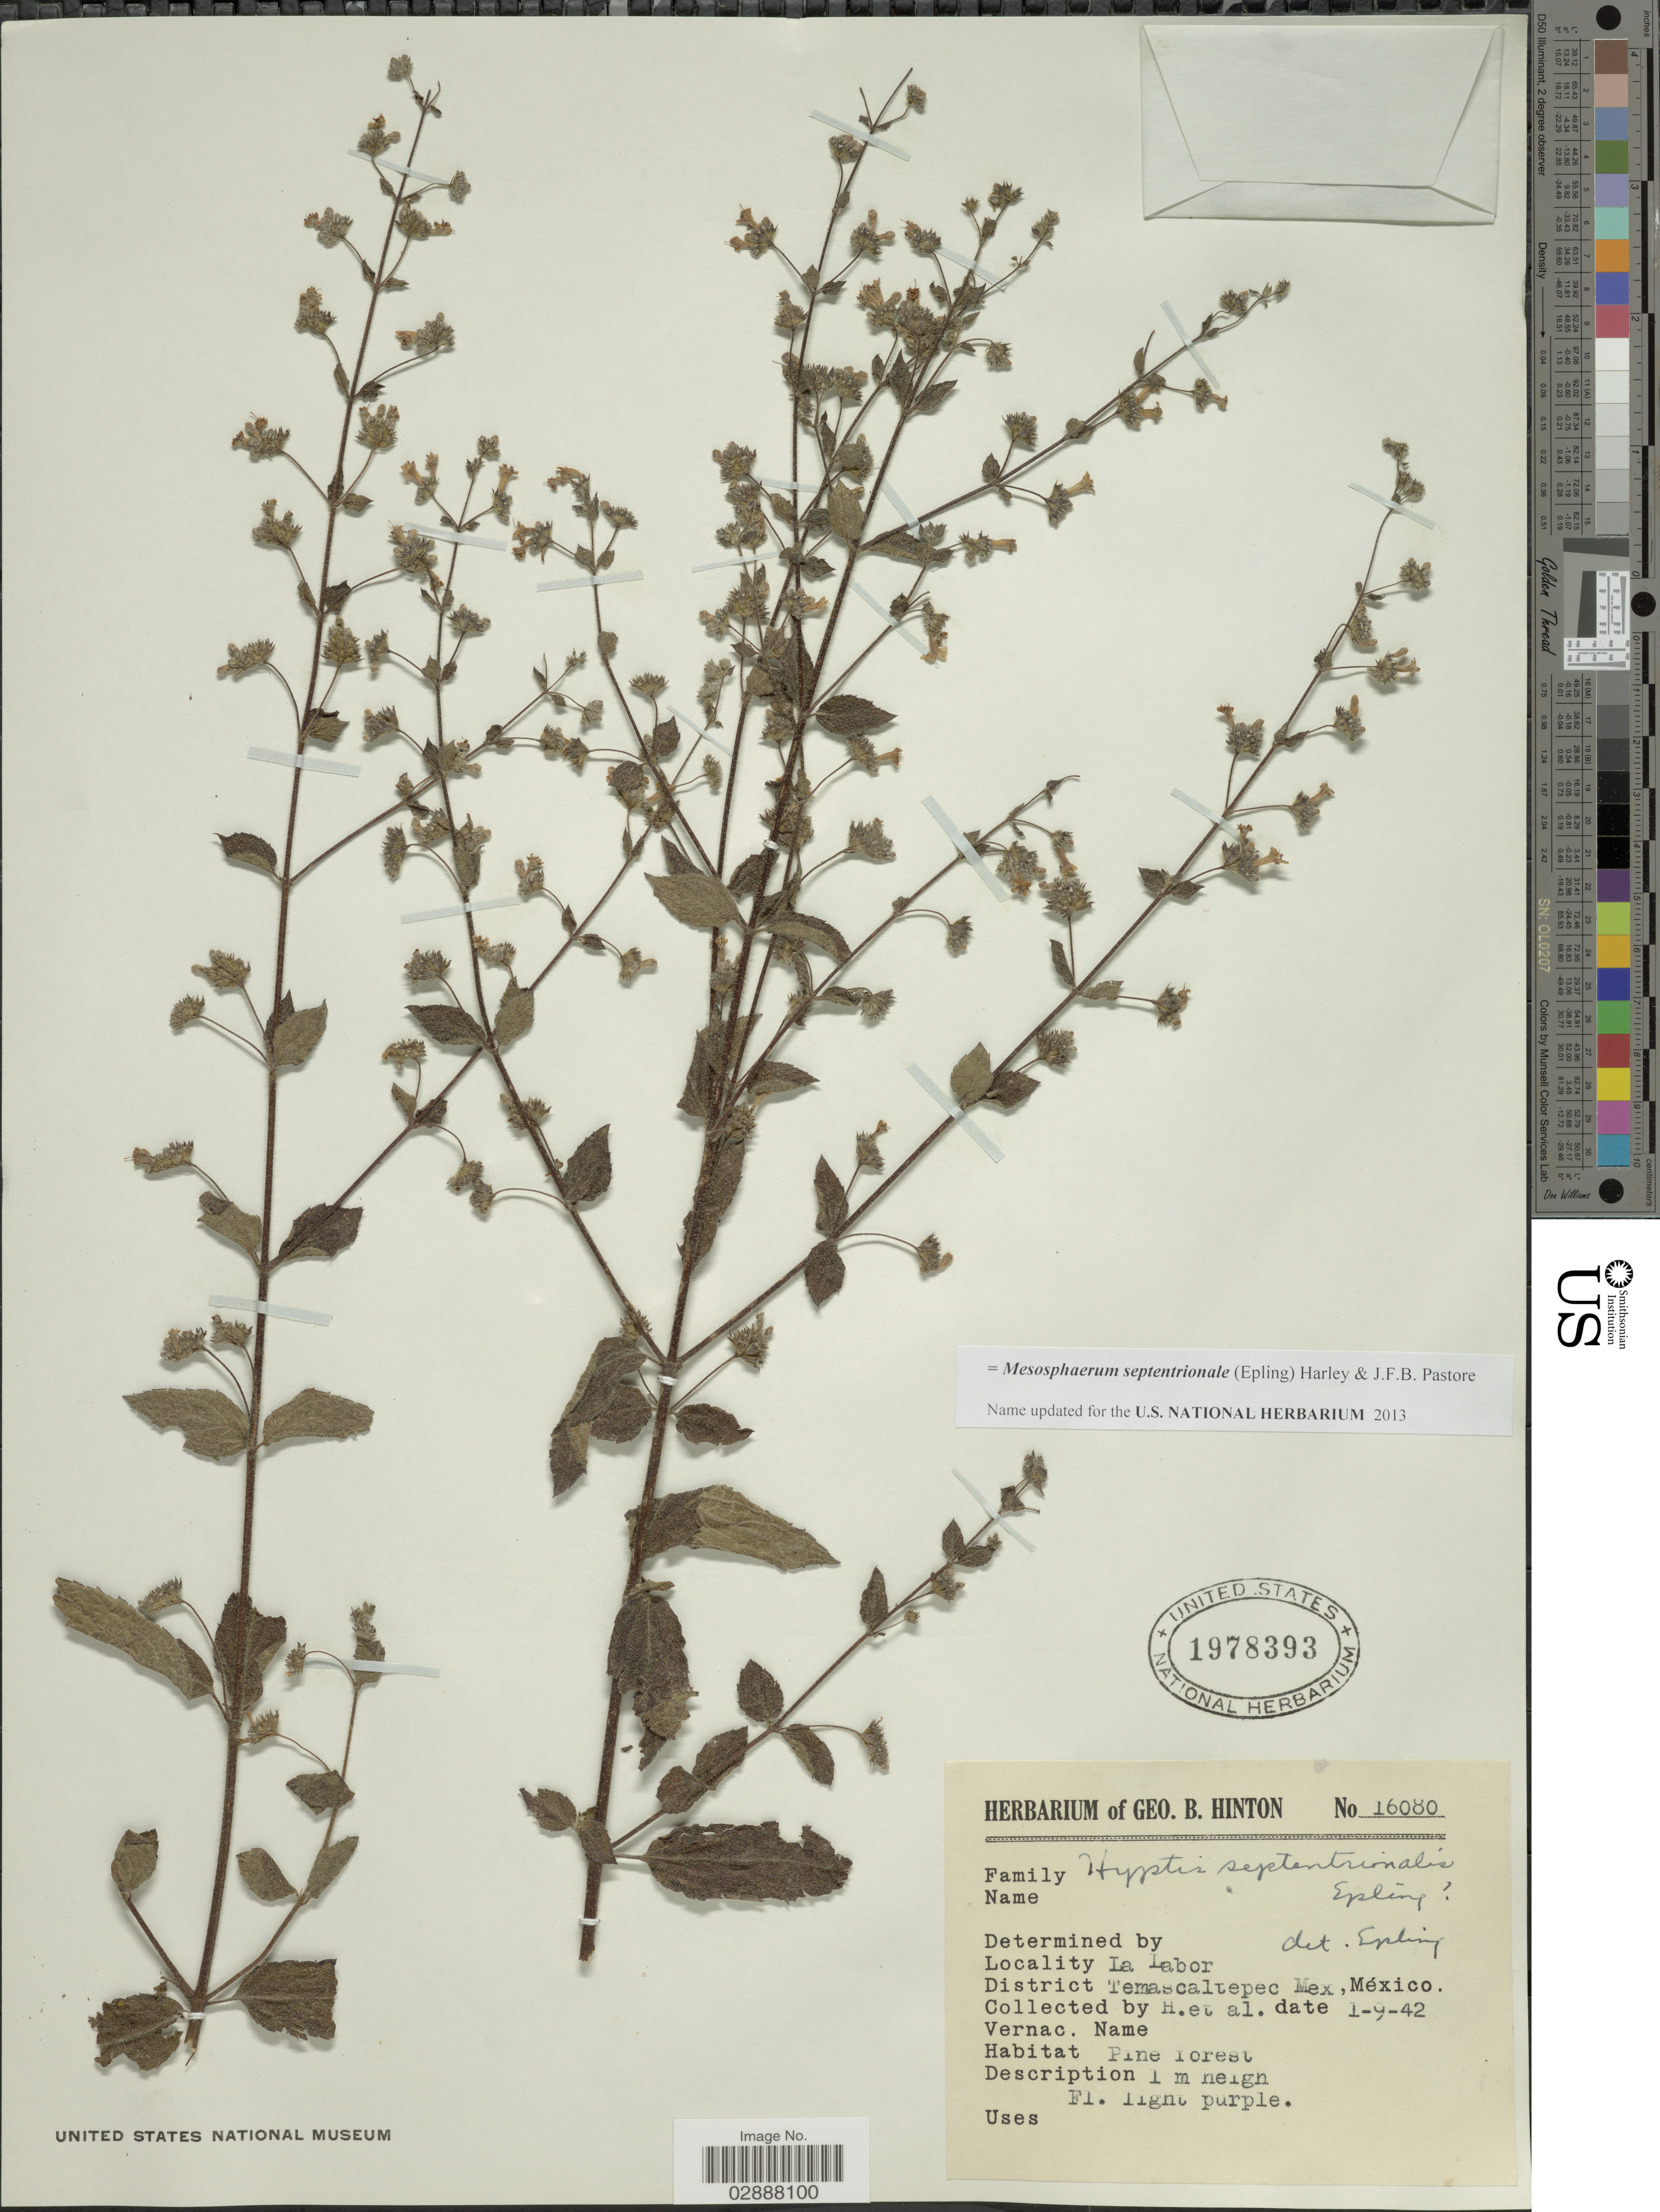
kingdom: Plantae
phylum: Tracheophyta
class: Magnoliopsida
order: Lamiales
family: Lamiaceae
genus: Mesosphaerum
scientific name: Mesosphaerum septentrionale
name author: (Epling) Harley & J.F.B. Pastore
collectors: G. B. Hinton & et al.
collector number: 16080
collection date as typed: Transcribed d/m/y: 1/9/42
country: Mexico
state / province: México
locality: La Labor, District Temascaltepec.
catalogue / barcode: US 1978393